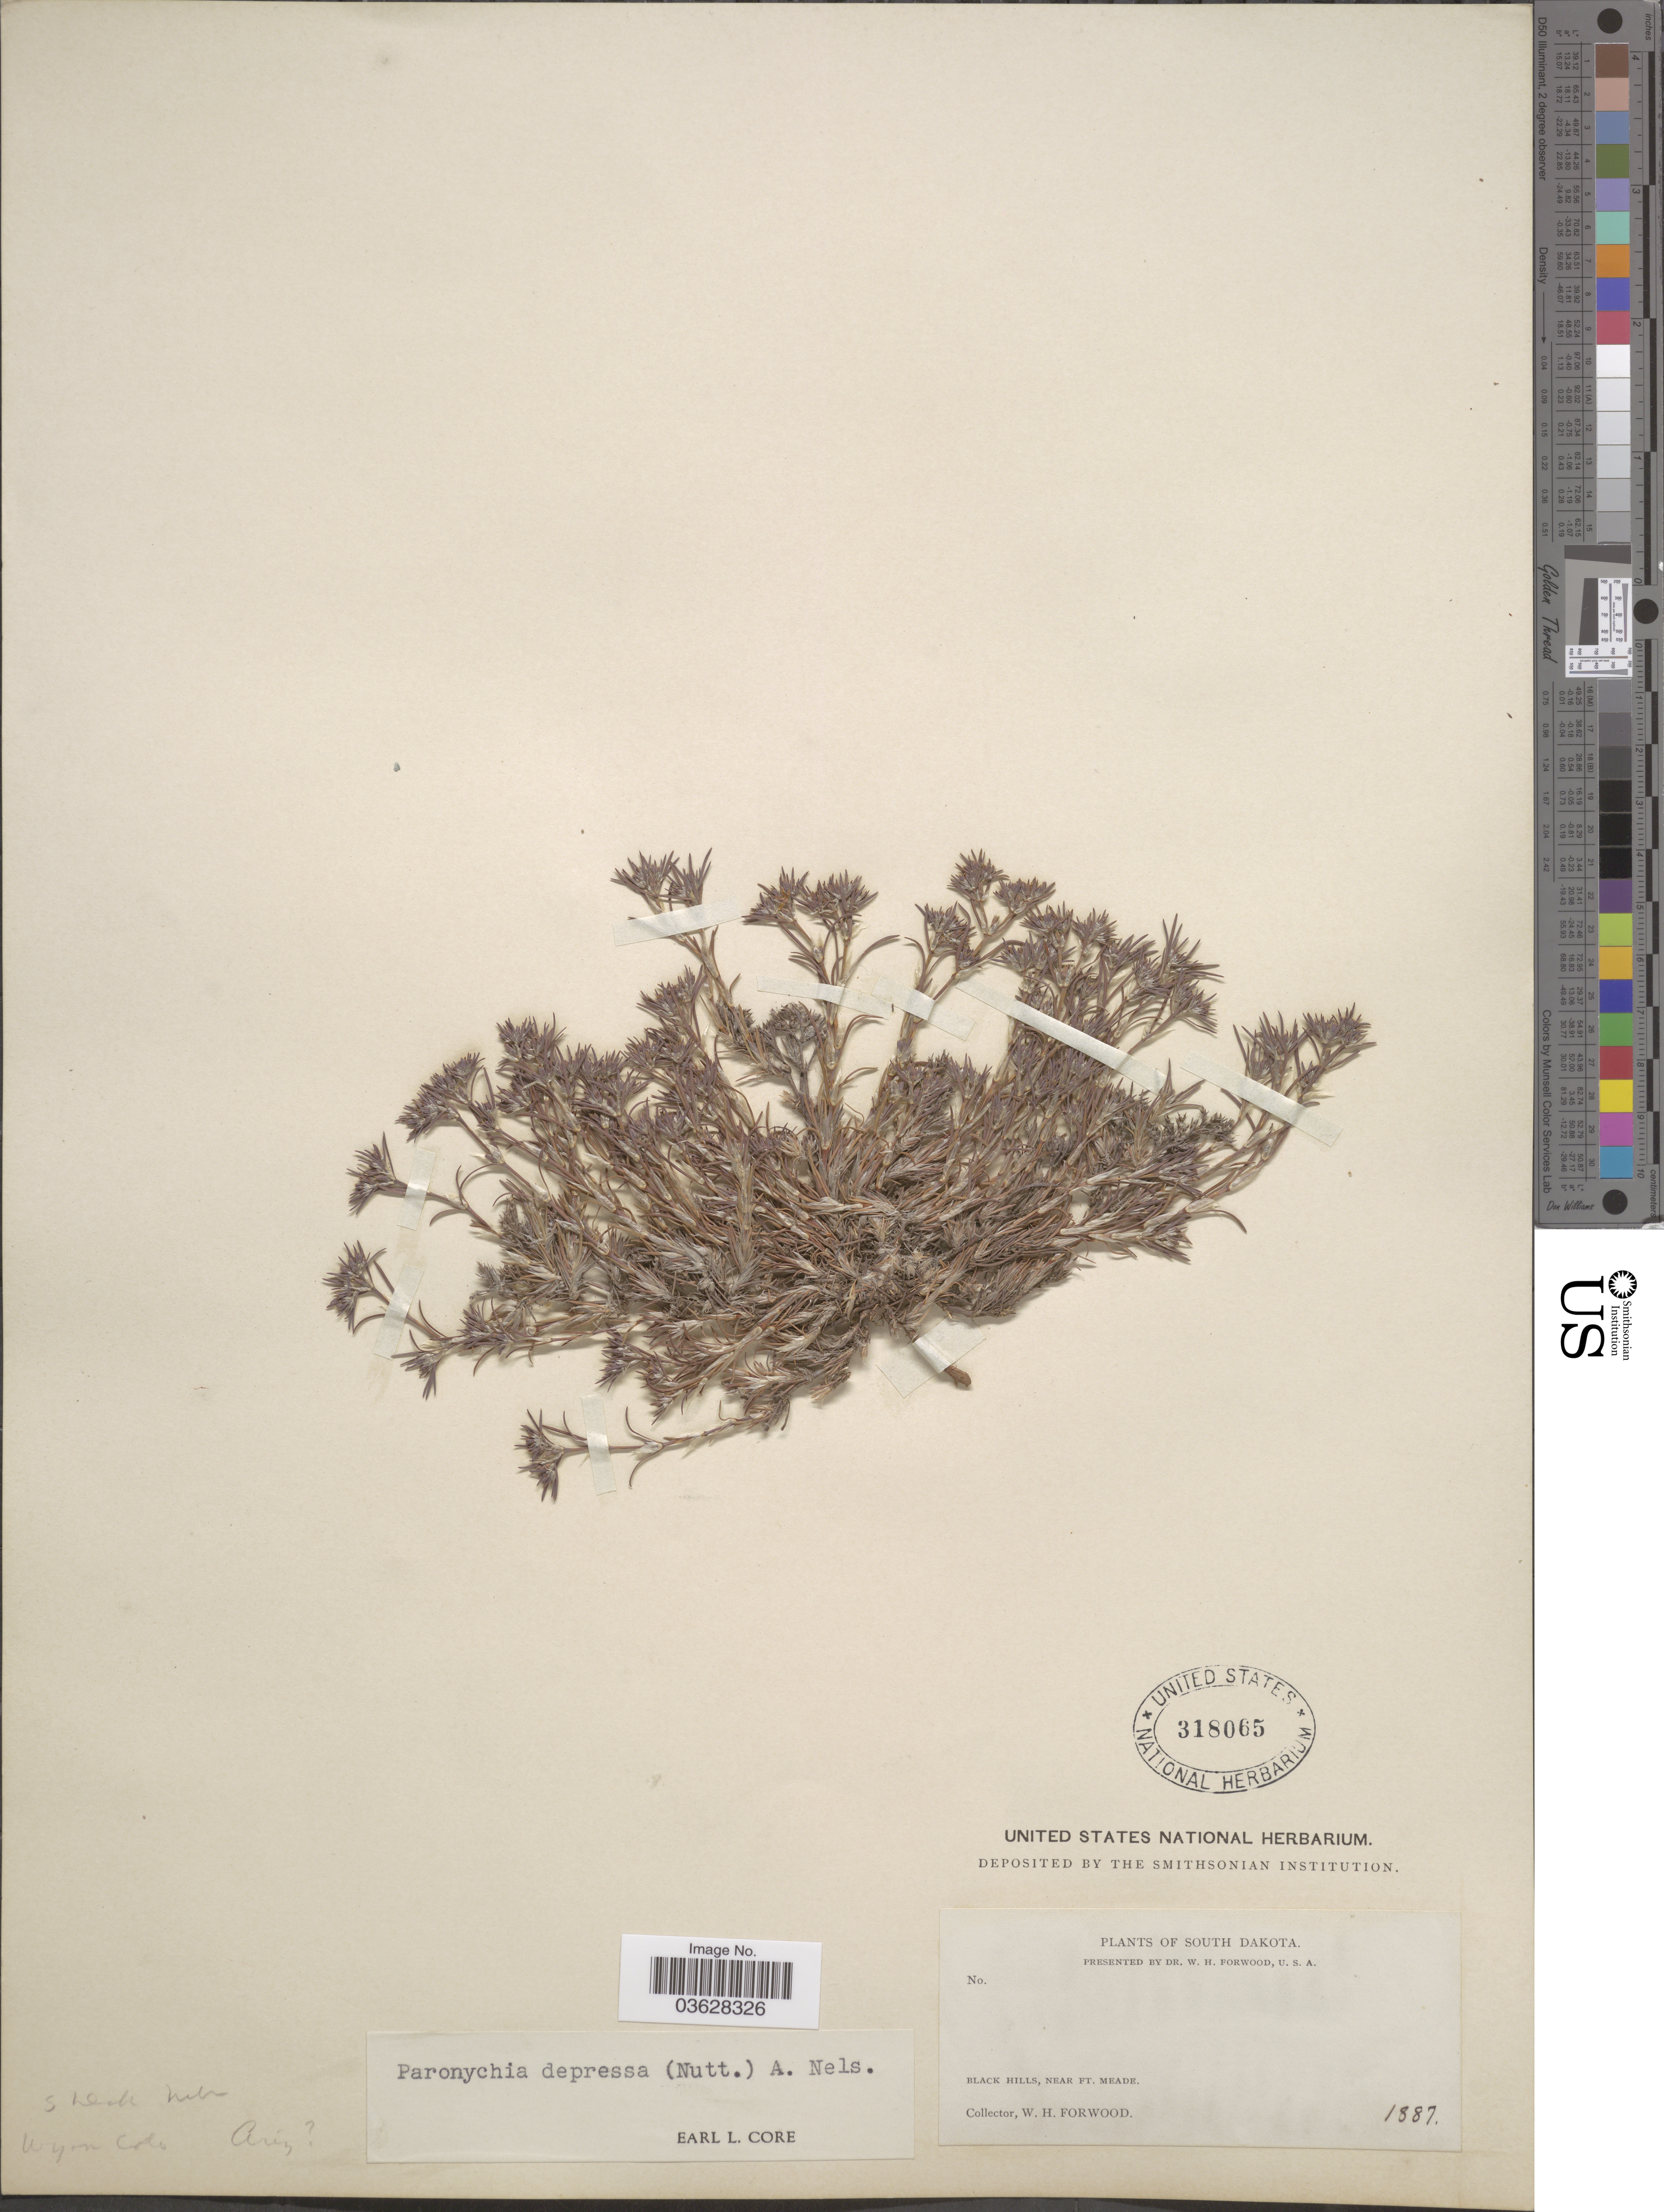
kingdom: Plantae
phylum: Tracheophyta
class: Magnoliopsida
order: Caryophyllales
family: Caryophyllaceae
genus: Paronychia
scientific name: Paronychia depressa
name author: (Torr. & A. Gray) Nutt. ex A. Nelson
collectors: W. Forwood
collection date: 1887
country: United States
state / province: South Dakota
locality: Black Hills, near Ft. Meade.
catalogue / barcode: US 318065